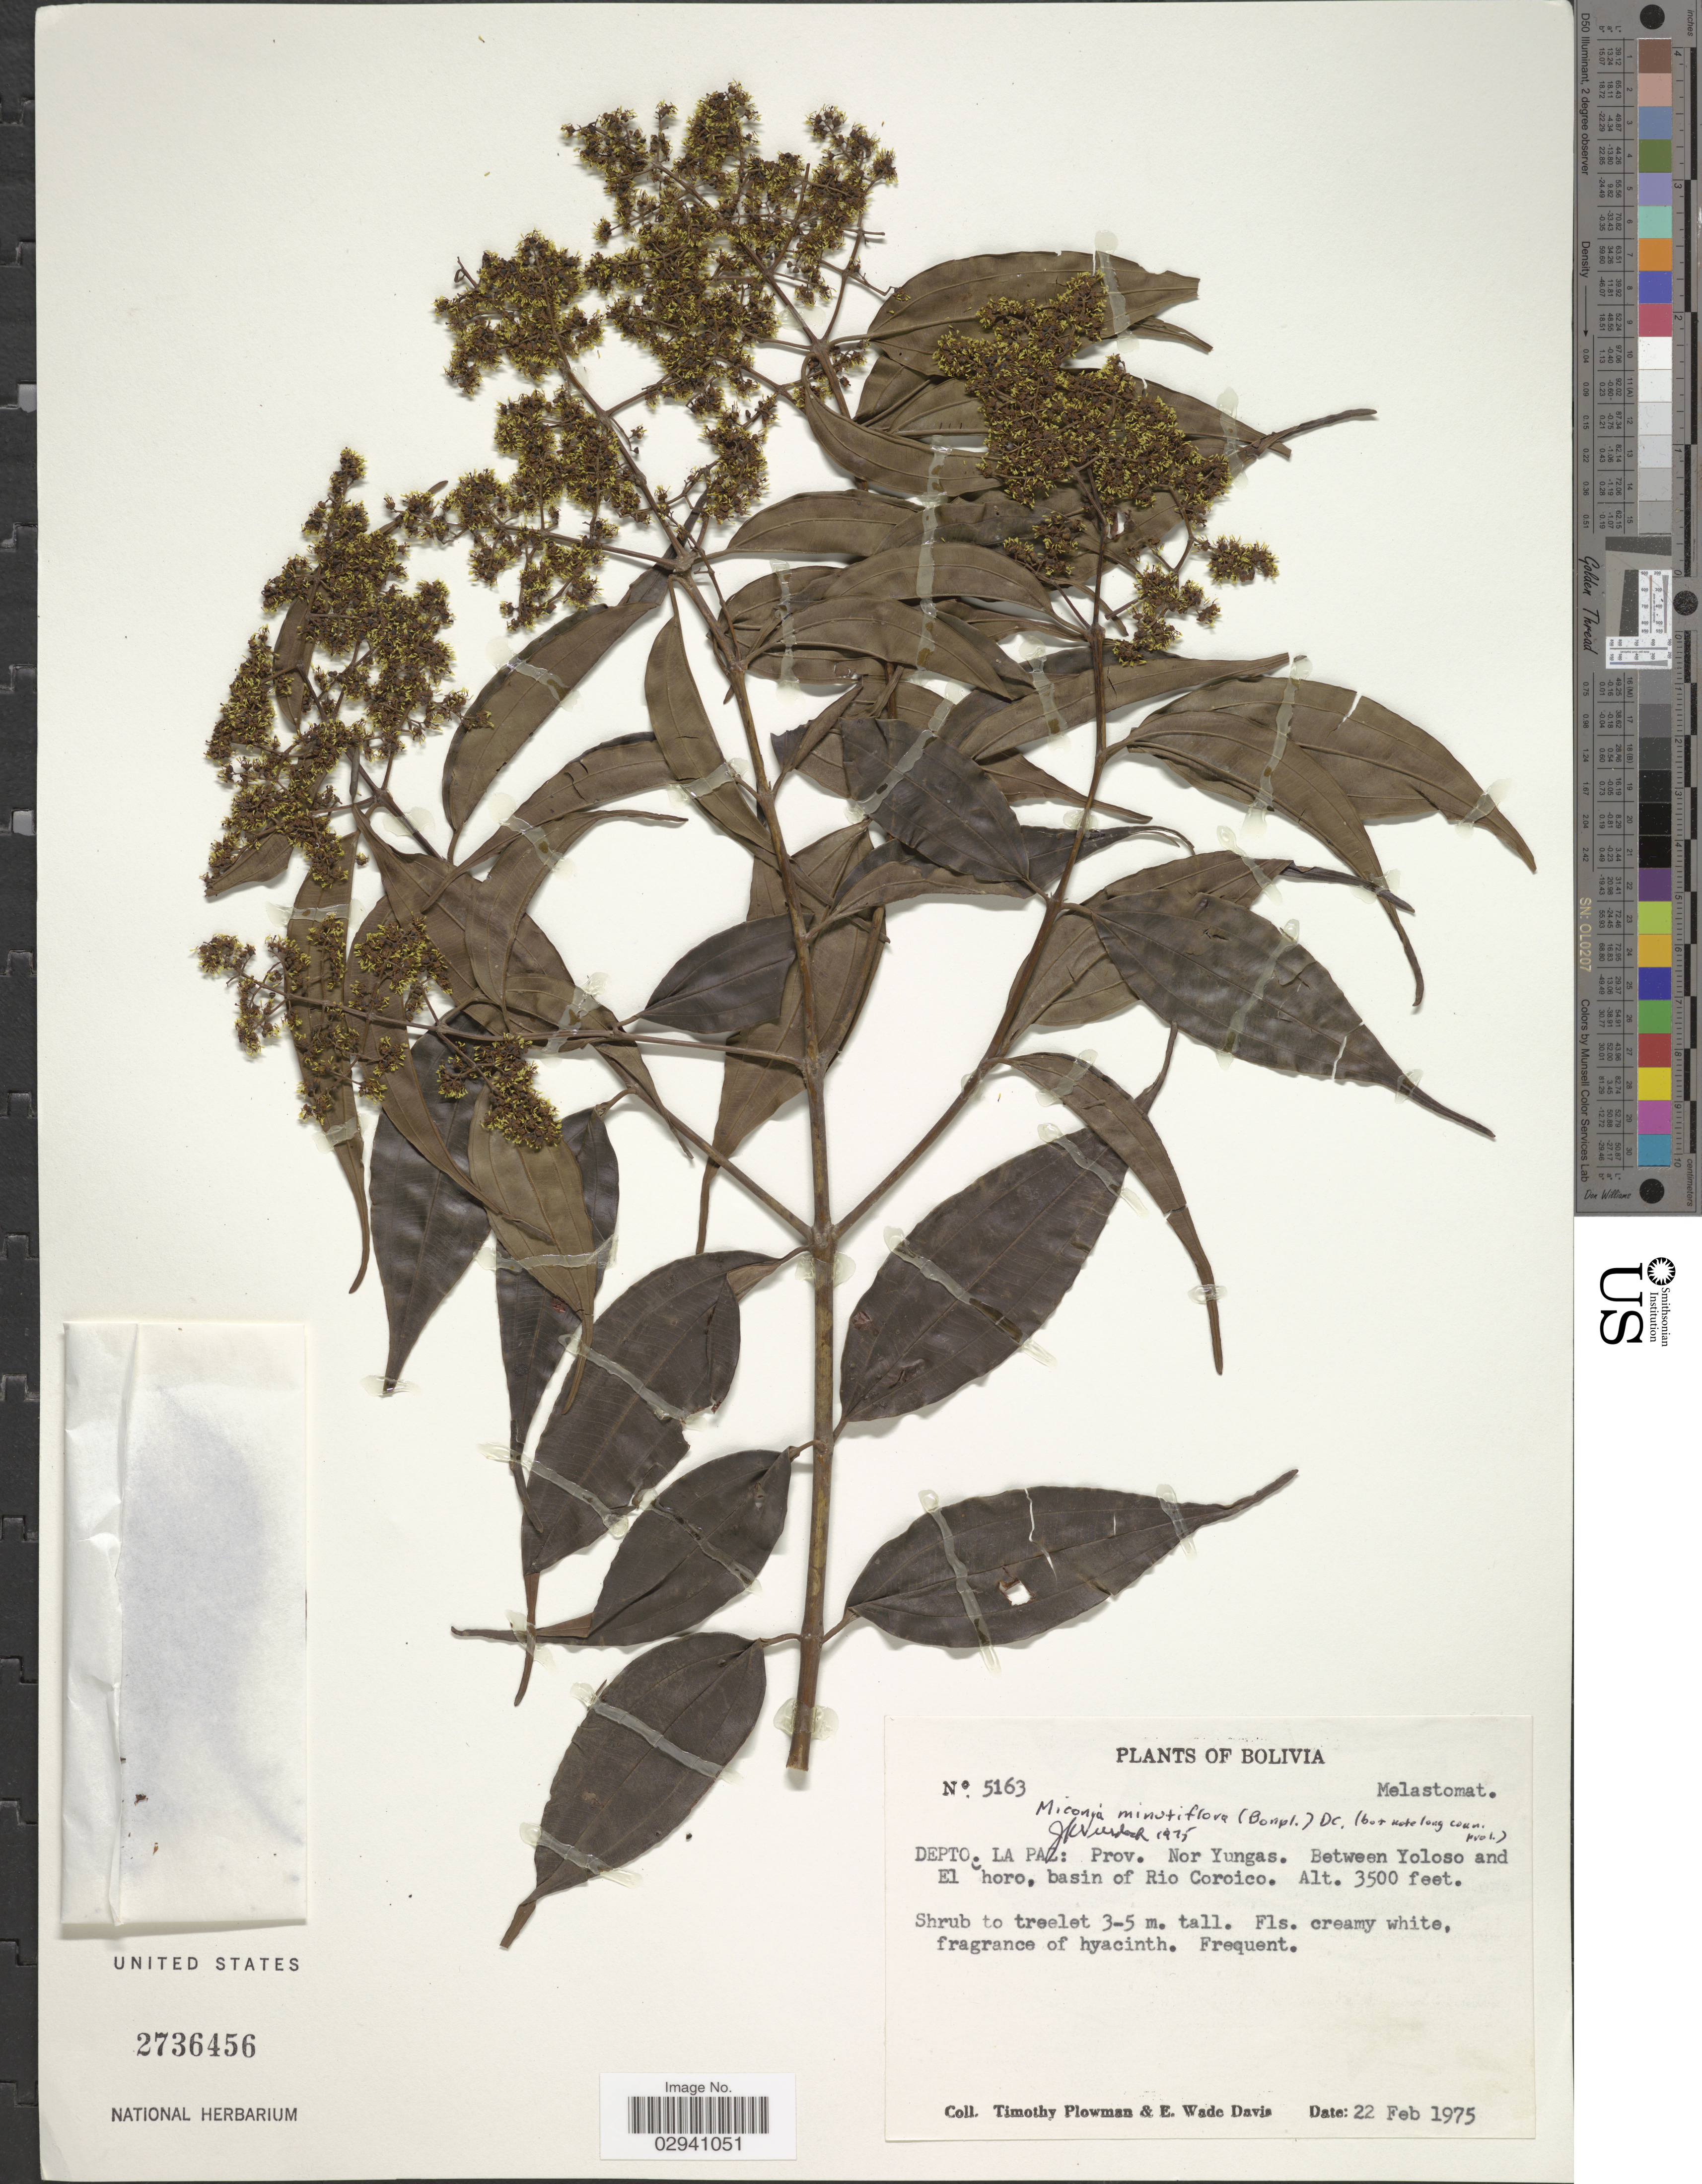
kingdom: Plantae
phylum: Tracheophyta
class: Magnoliopsida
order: Myrtales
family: Melastomataceae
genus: Miconia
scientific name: Miconia minutiflora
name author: (Bonpl.) DC.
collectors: T. Plowman & E. W. Davis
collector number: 5163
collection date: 1975-02-22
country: Bolivia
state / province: La Paz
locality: Depto. La Paz: Prov. Nor Yungas. Between Yoloso and El Choro, basin of Rio Coroico.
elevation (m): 1067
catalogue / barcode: US 2736456